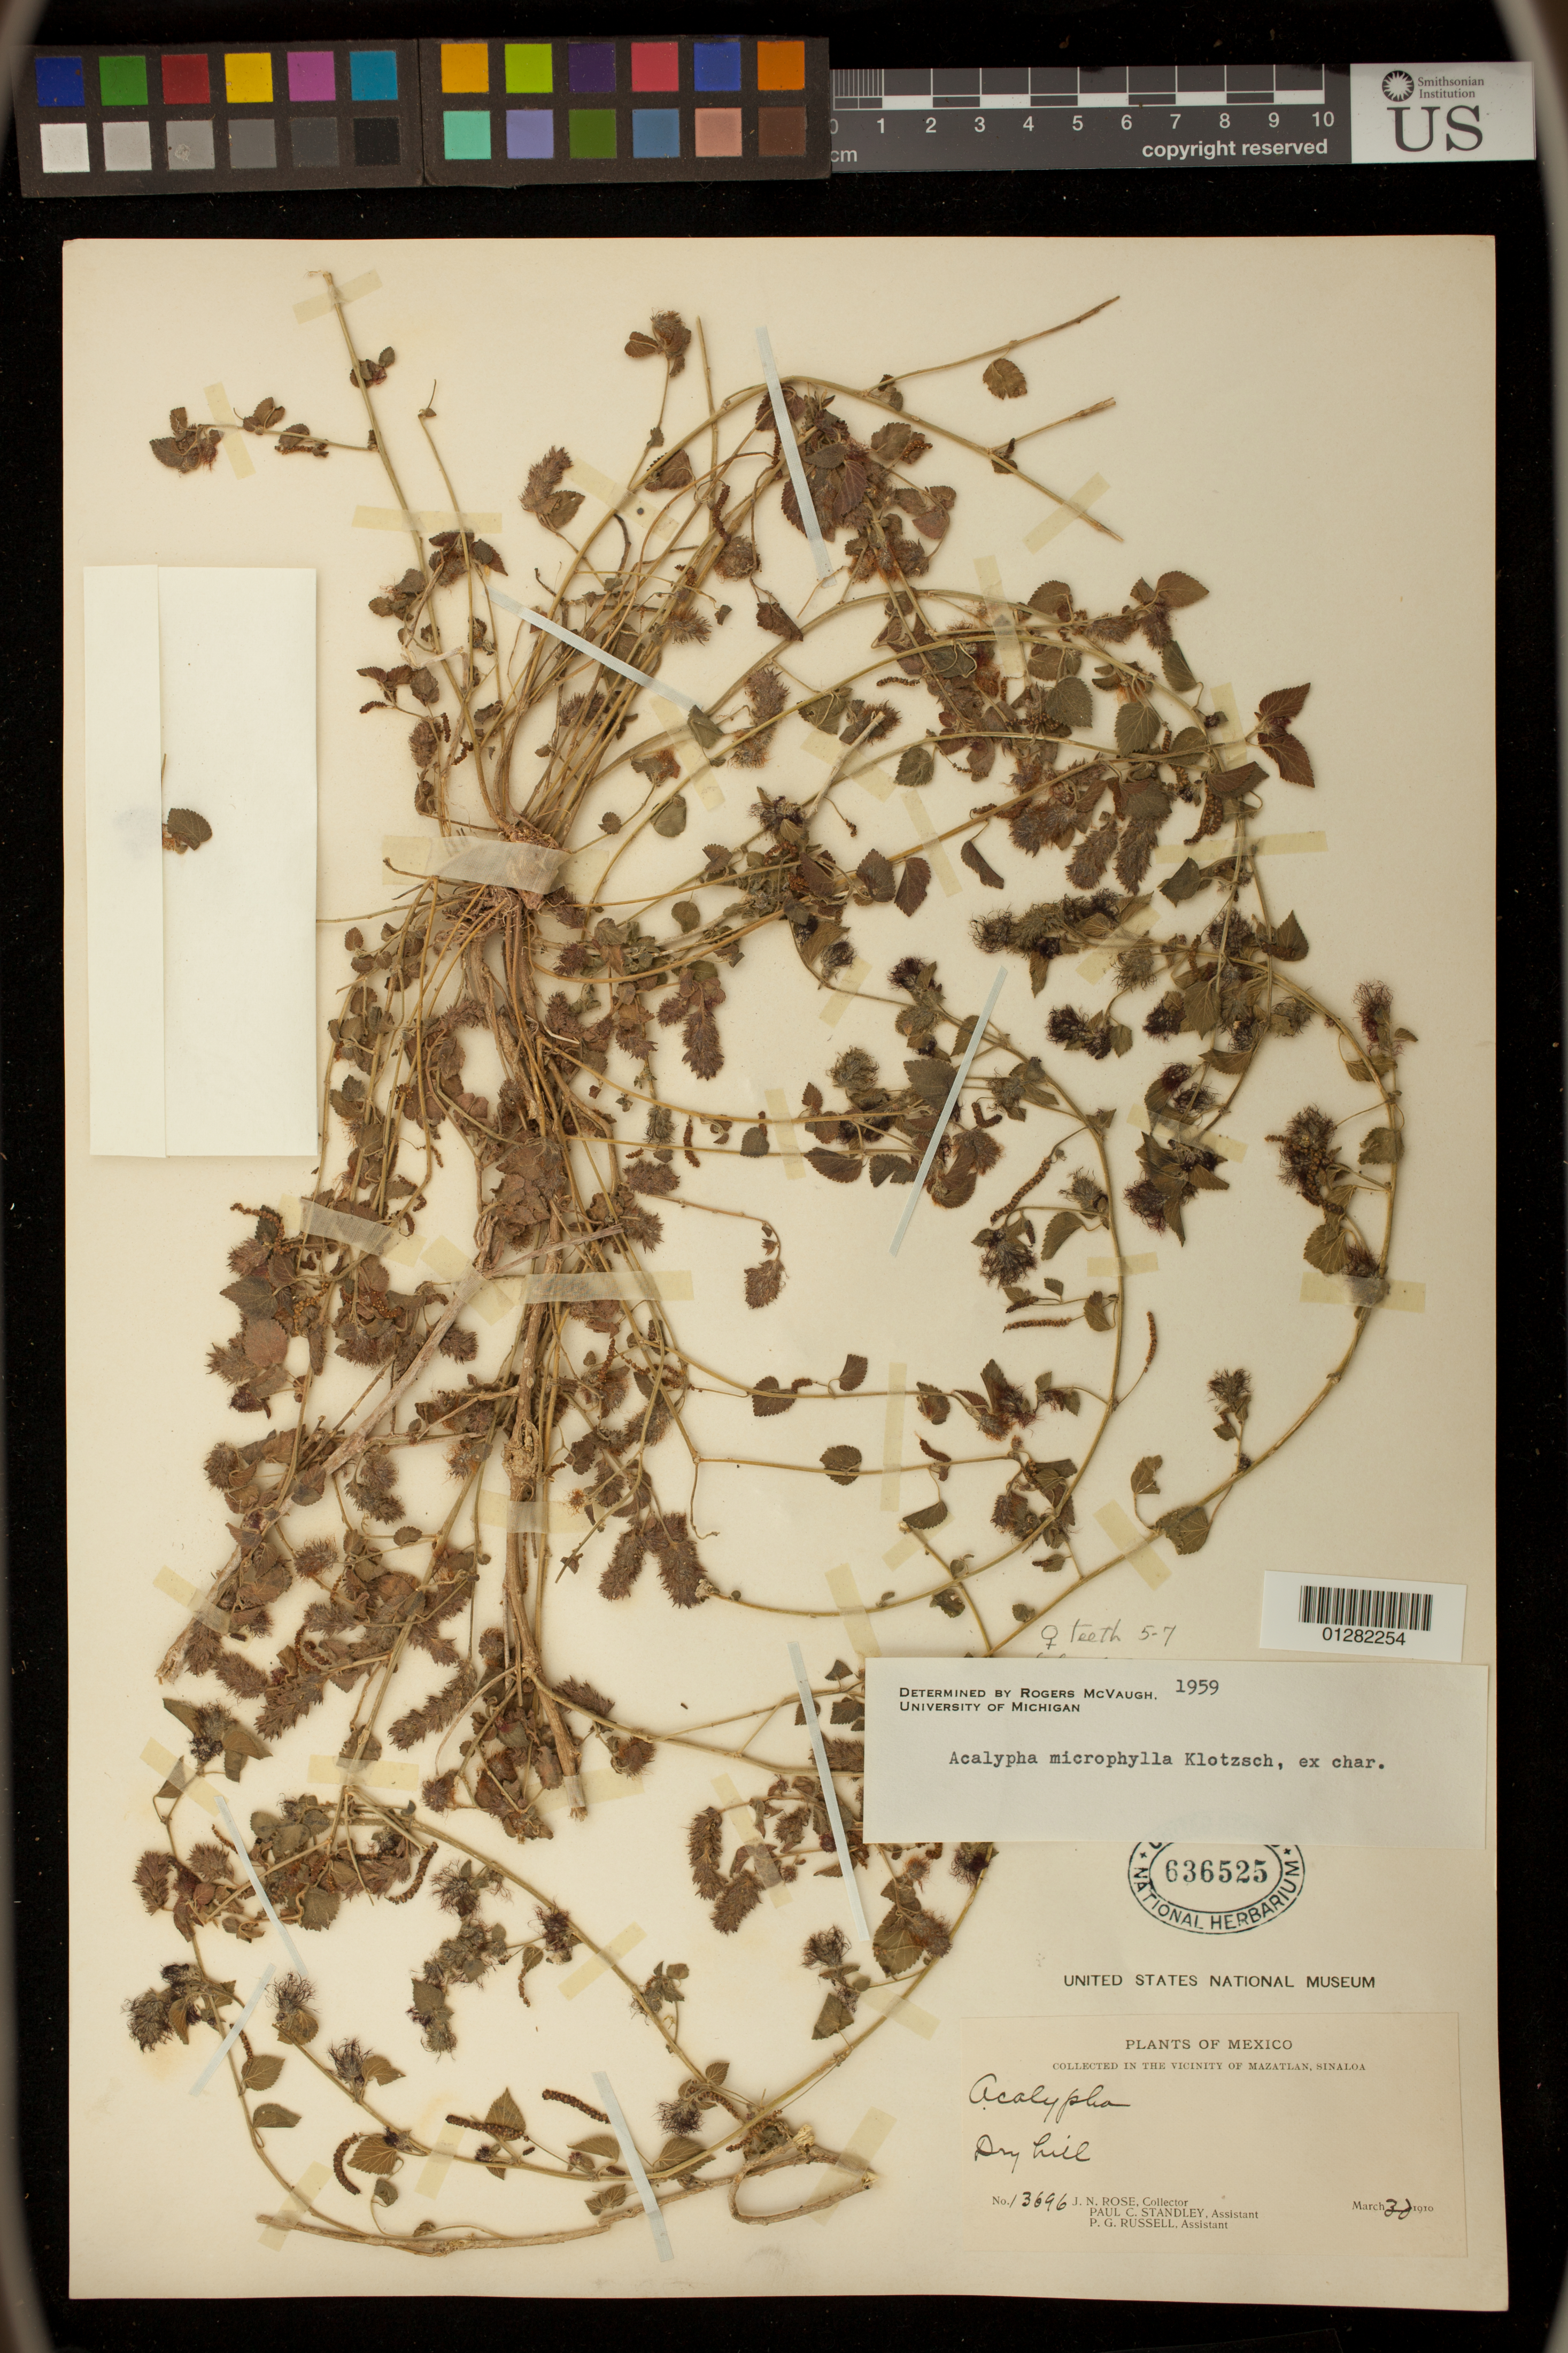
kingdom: Plantae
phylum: Tracheophyta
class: Magnoliopsida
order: Malpighiales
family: Euphorbiaceae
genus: Acalypha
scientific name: Acalypha microphylla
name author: Klotzsch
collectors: J. N. Rose, P. C. Standley & P. G. Russell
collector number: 13696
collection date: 1910-03-30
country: Mexico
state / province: Sinaloa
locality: Vicinity of Mazatlak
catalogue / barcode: US 636525